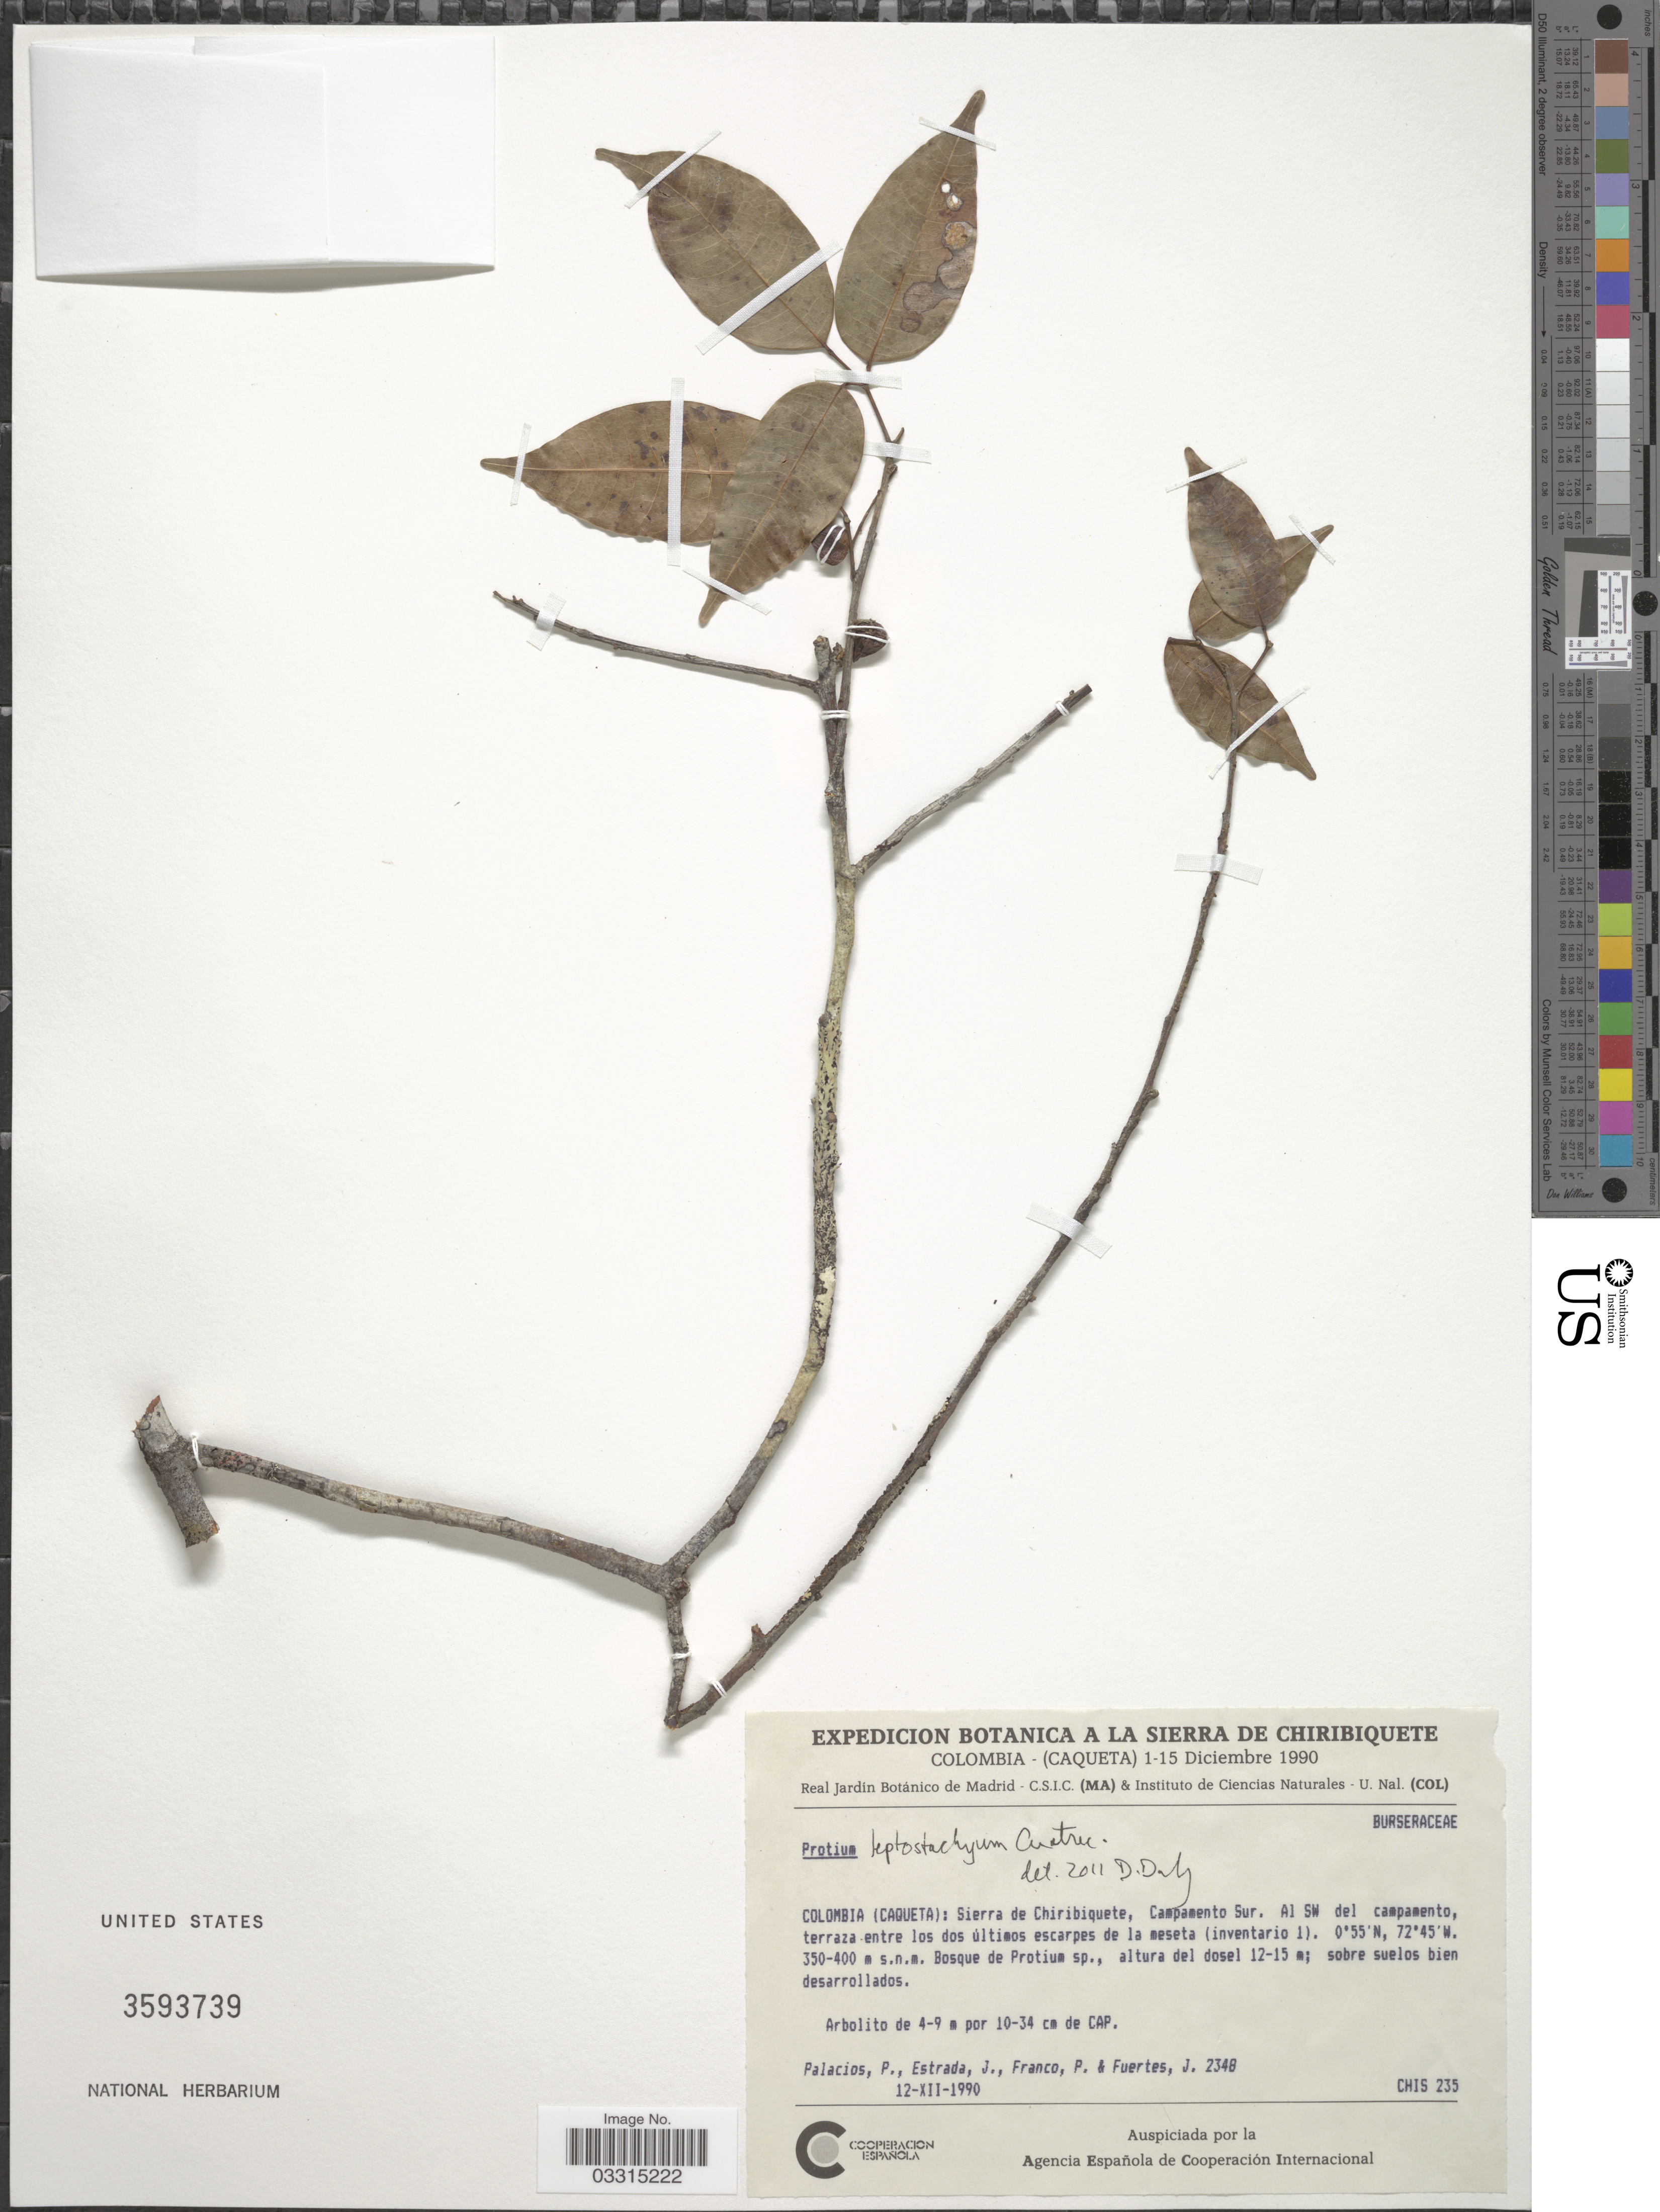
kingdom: Plantae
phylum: Tracheophyta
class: Magnoliopsida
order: Sapindales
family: Burseraceae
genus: Protium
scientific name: Protium leptostachyum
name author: Cuatrec.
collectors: P. Palacios, J. Estrada, P. Franco & J. Fuertes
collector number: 2348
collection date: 1990-12-12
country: Colombia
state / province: Caquetá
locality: Sierra de Chiribiquete, Campamento Sur. Al SW del campamento, terraza-entre los dos últimos escarpes de la meseta (inventario 1).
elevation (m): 350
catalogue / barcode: US 3593739